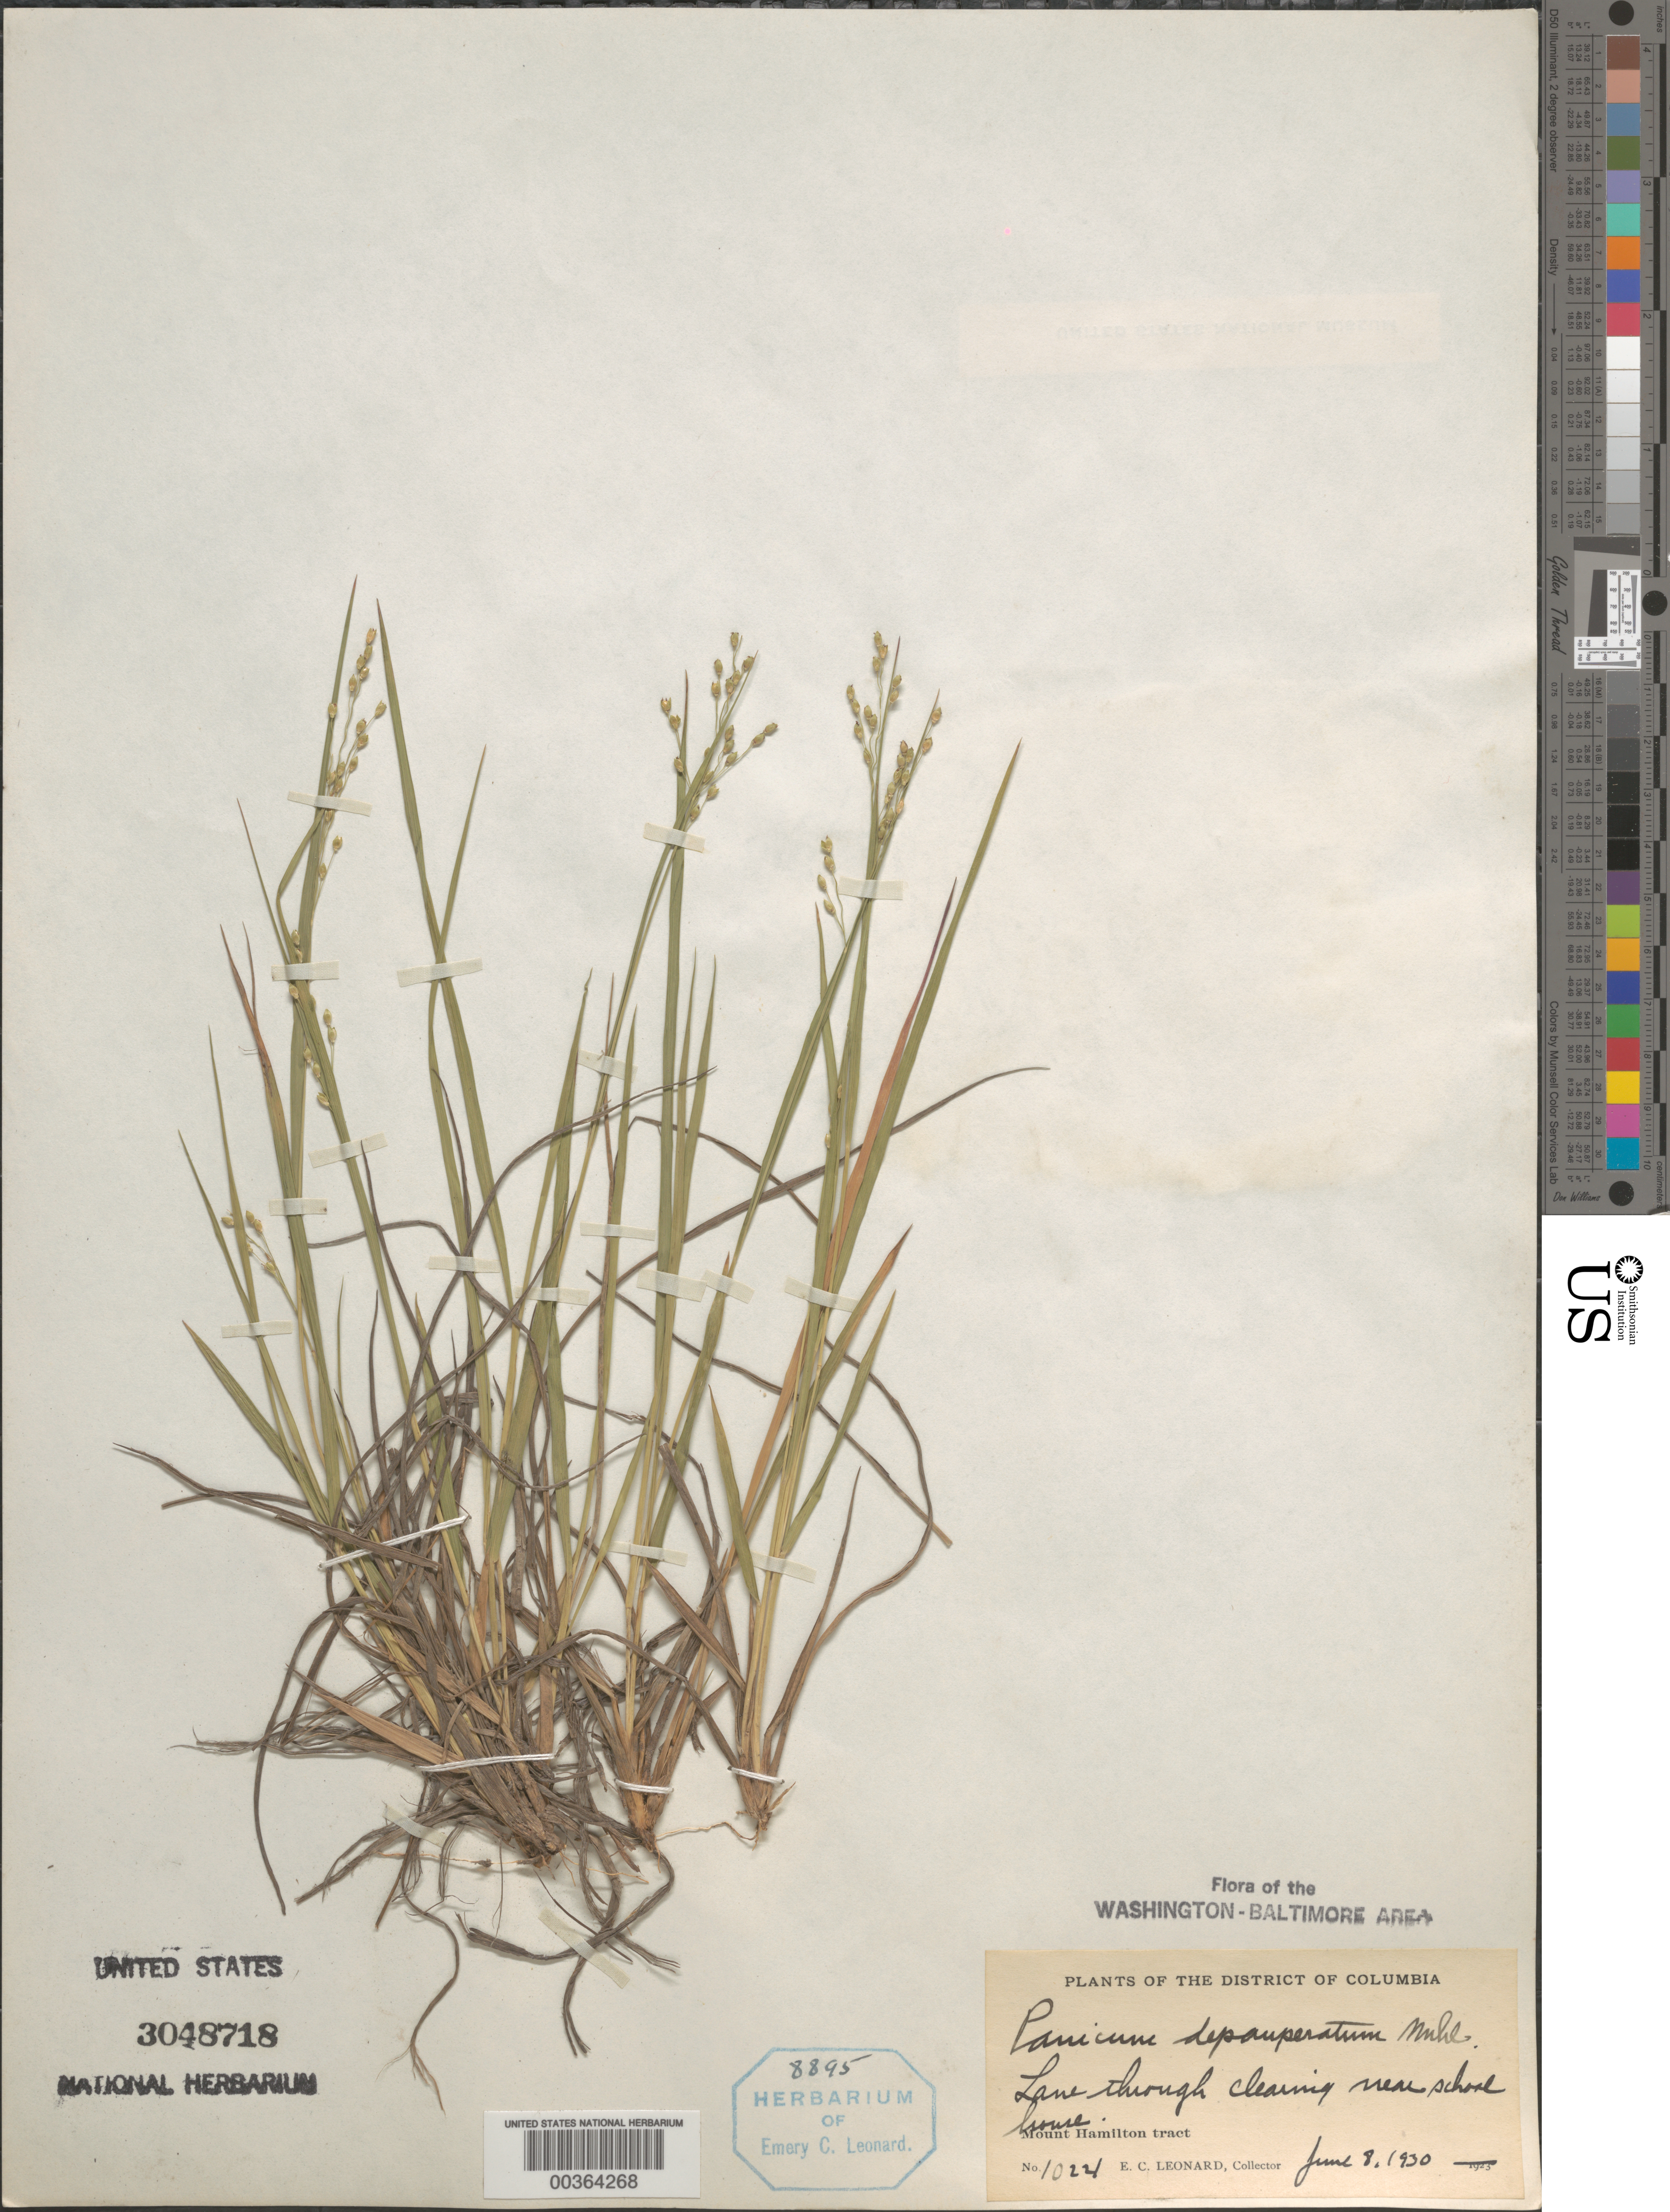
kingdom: Plantae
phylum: Tracheophyta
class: Liliopsida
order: Poales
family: Poaceae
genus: Dichanthelium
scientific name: Dichanthelium depauperatum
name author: (Muhl.) Gould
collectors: E. C. Leonard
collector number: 10221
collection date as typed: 08 Jun 1930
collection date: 1930-06-08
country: United States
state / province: District of Columbia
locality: Mt Hamilton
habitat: Lane thru clearing near school house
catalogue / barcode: US 3048718